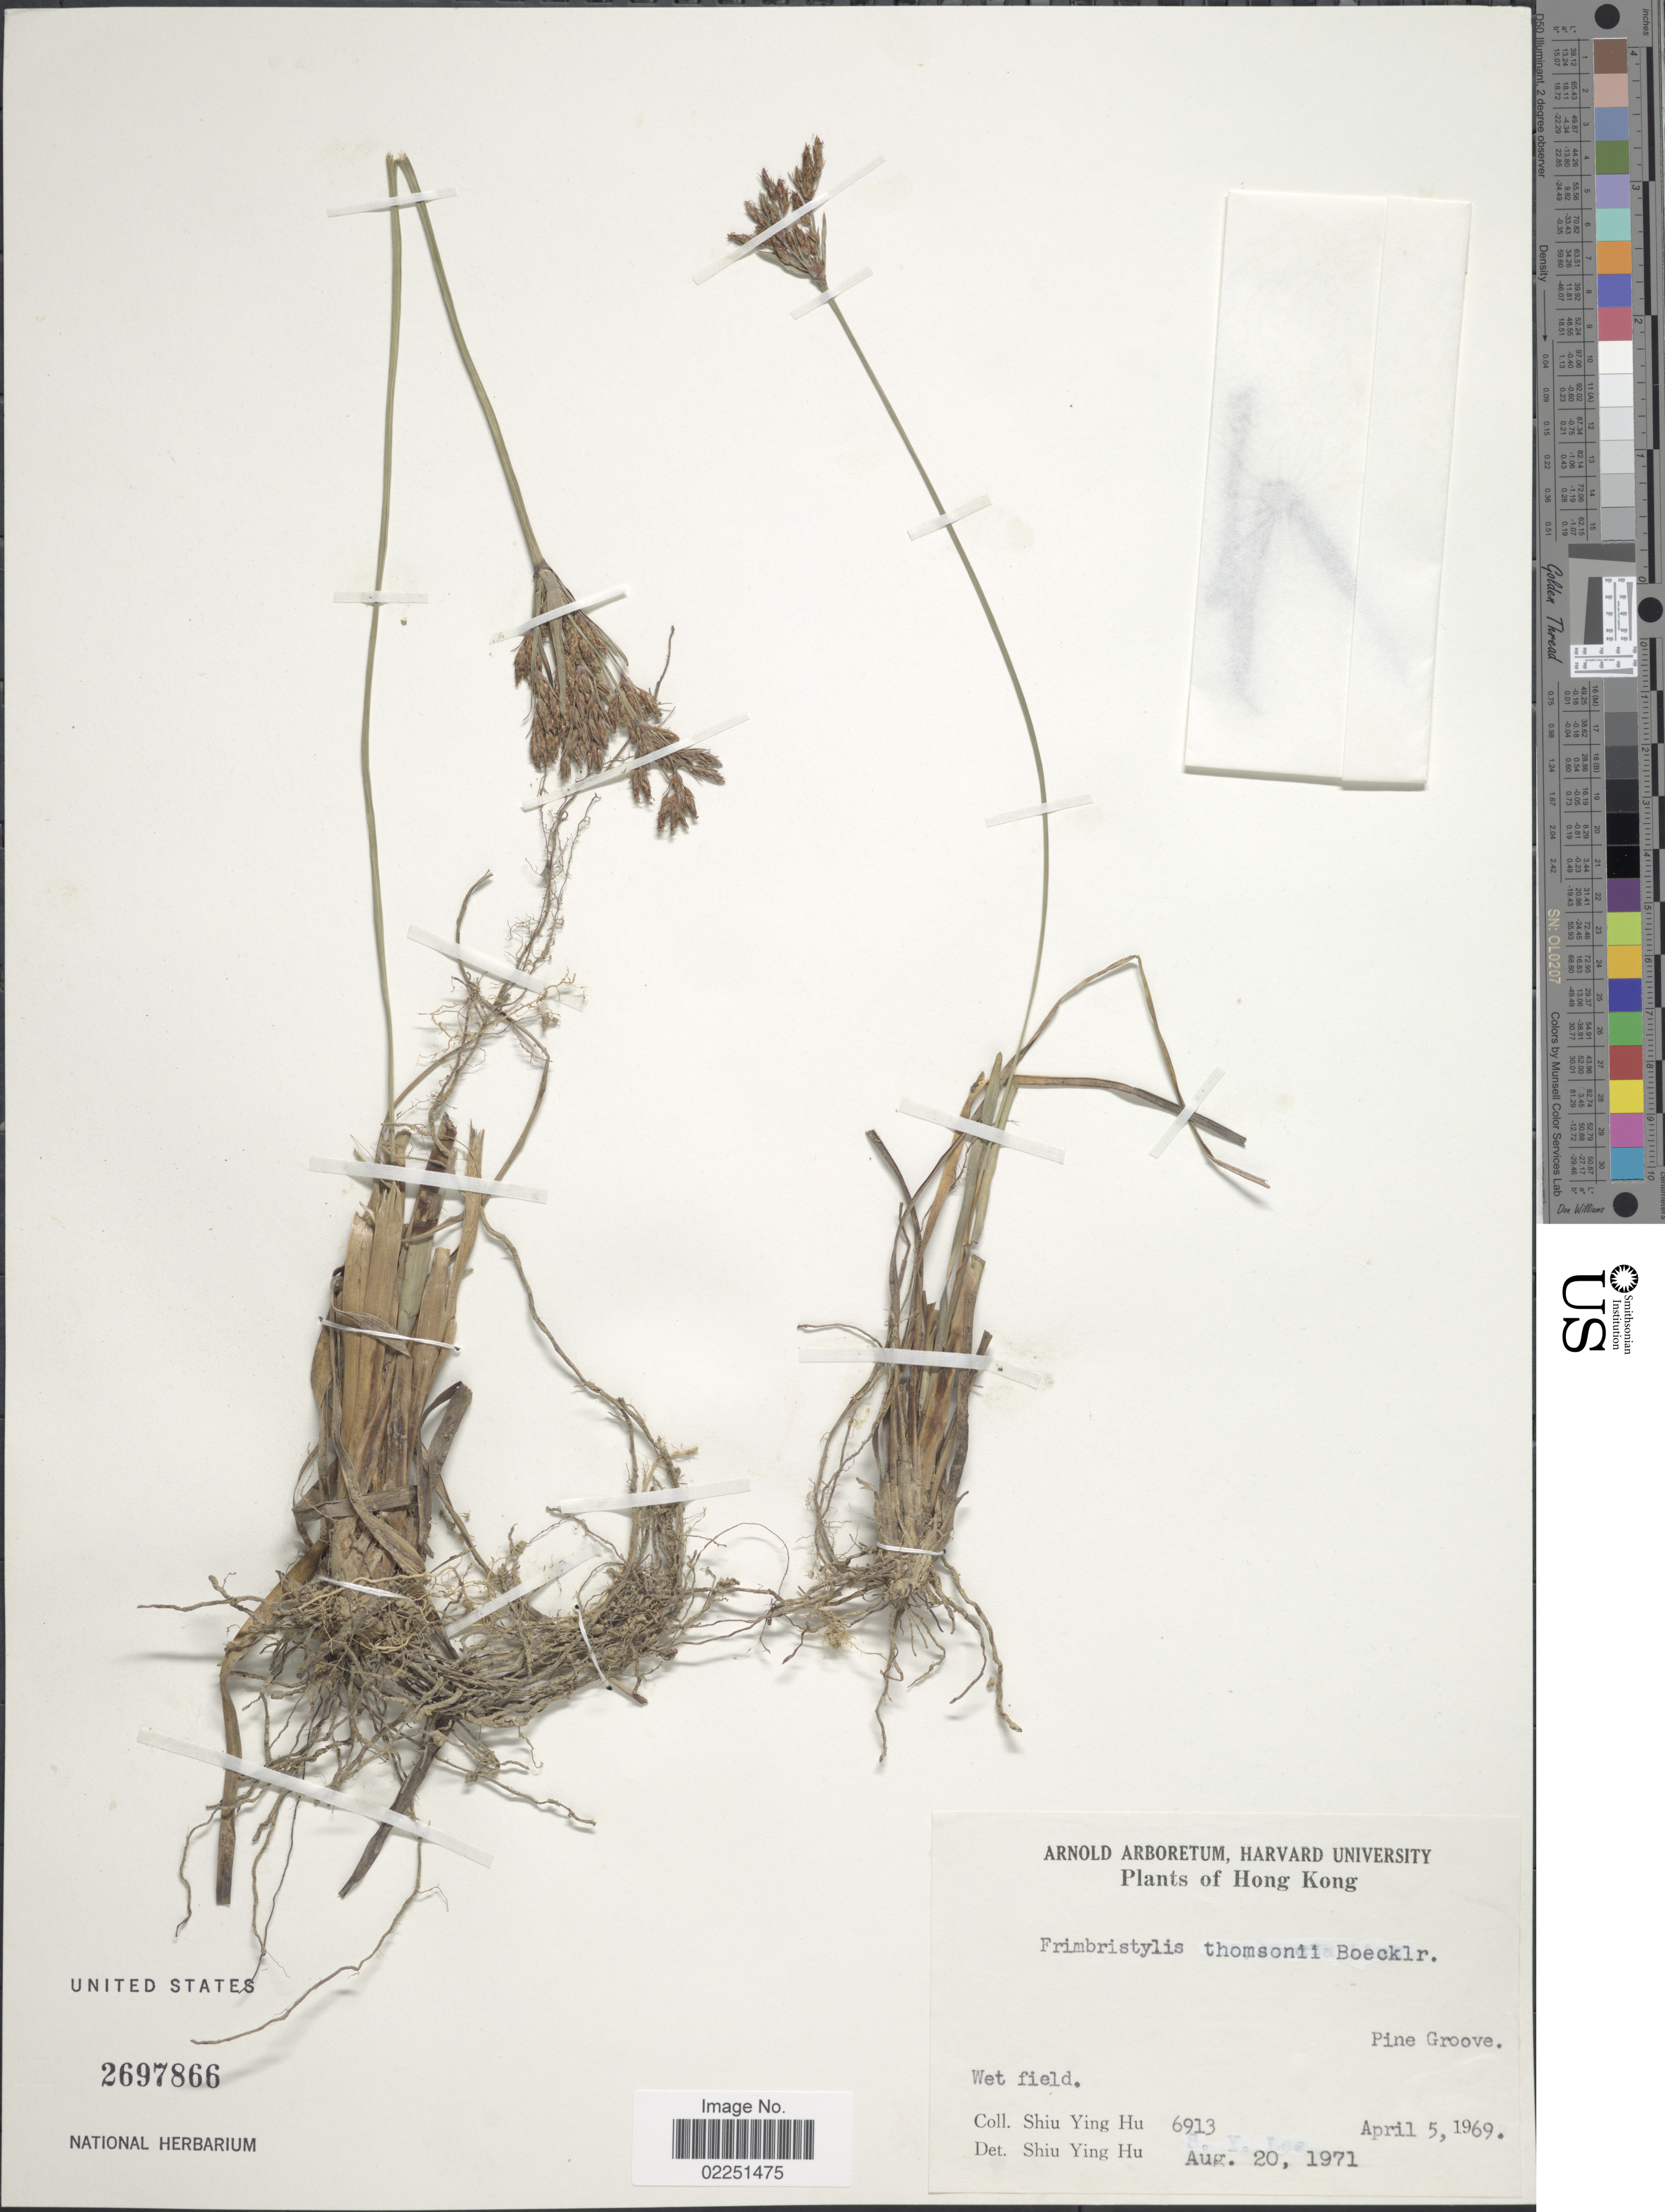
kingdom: Plantae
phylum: Tracheophyta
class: Liliopsida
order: Poales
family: Cyperaceae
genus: Fimbristylis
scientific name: Fimbristylis thomsonii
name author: Boeckeler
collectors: S. Y. Hu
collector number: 6913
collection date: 1969-04-05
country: China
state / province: Hong Kong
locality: Pine Groove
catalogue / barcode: US 2697866